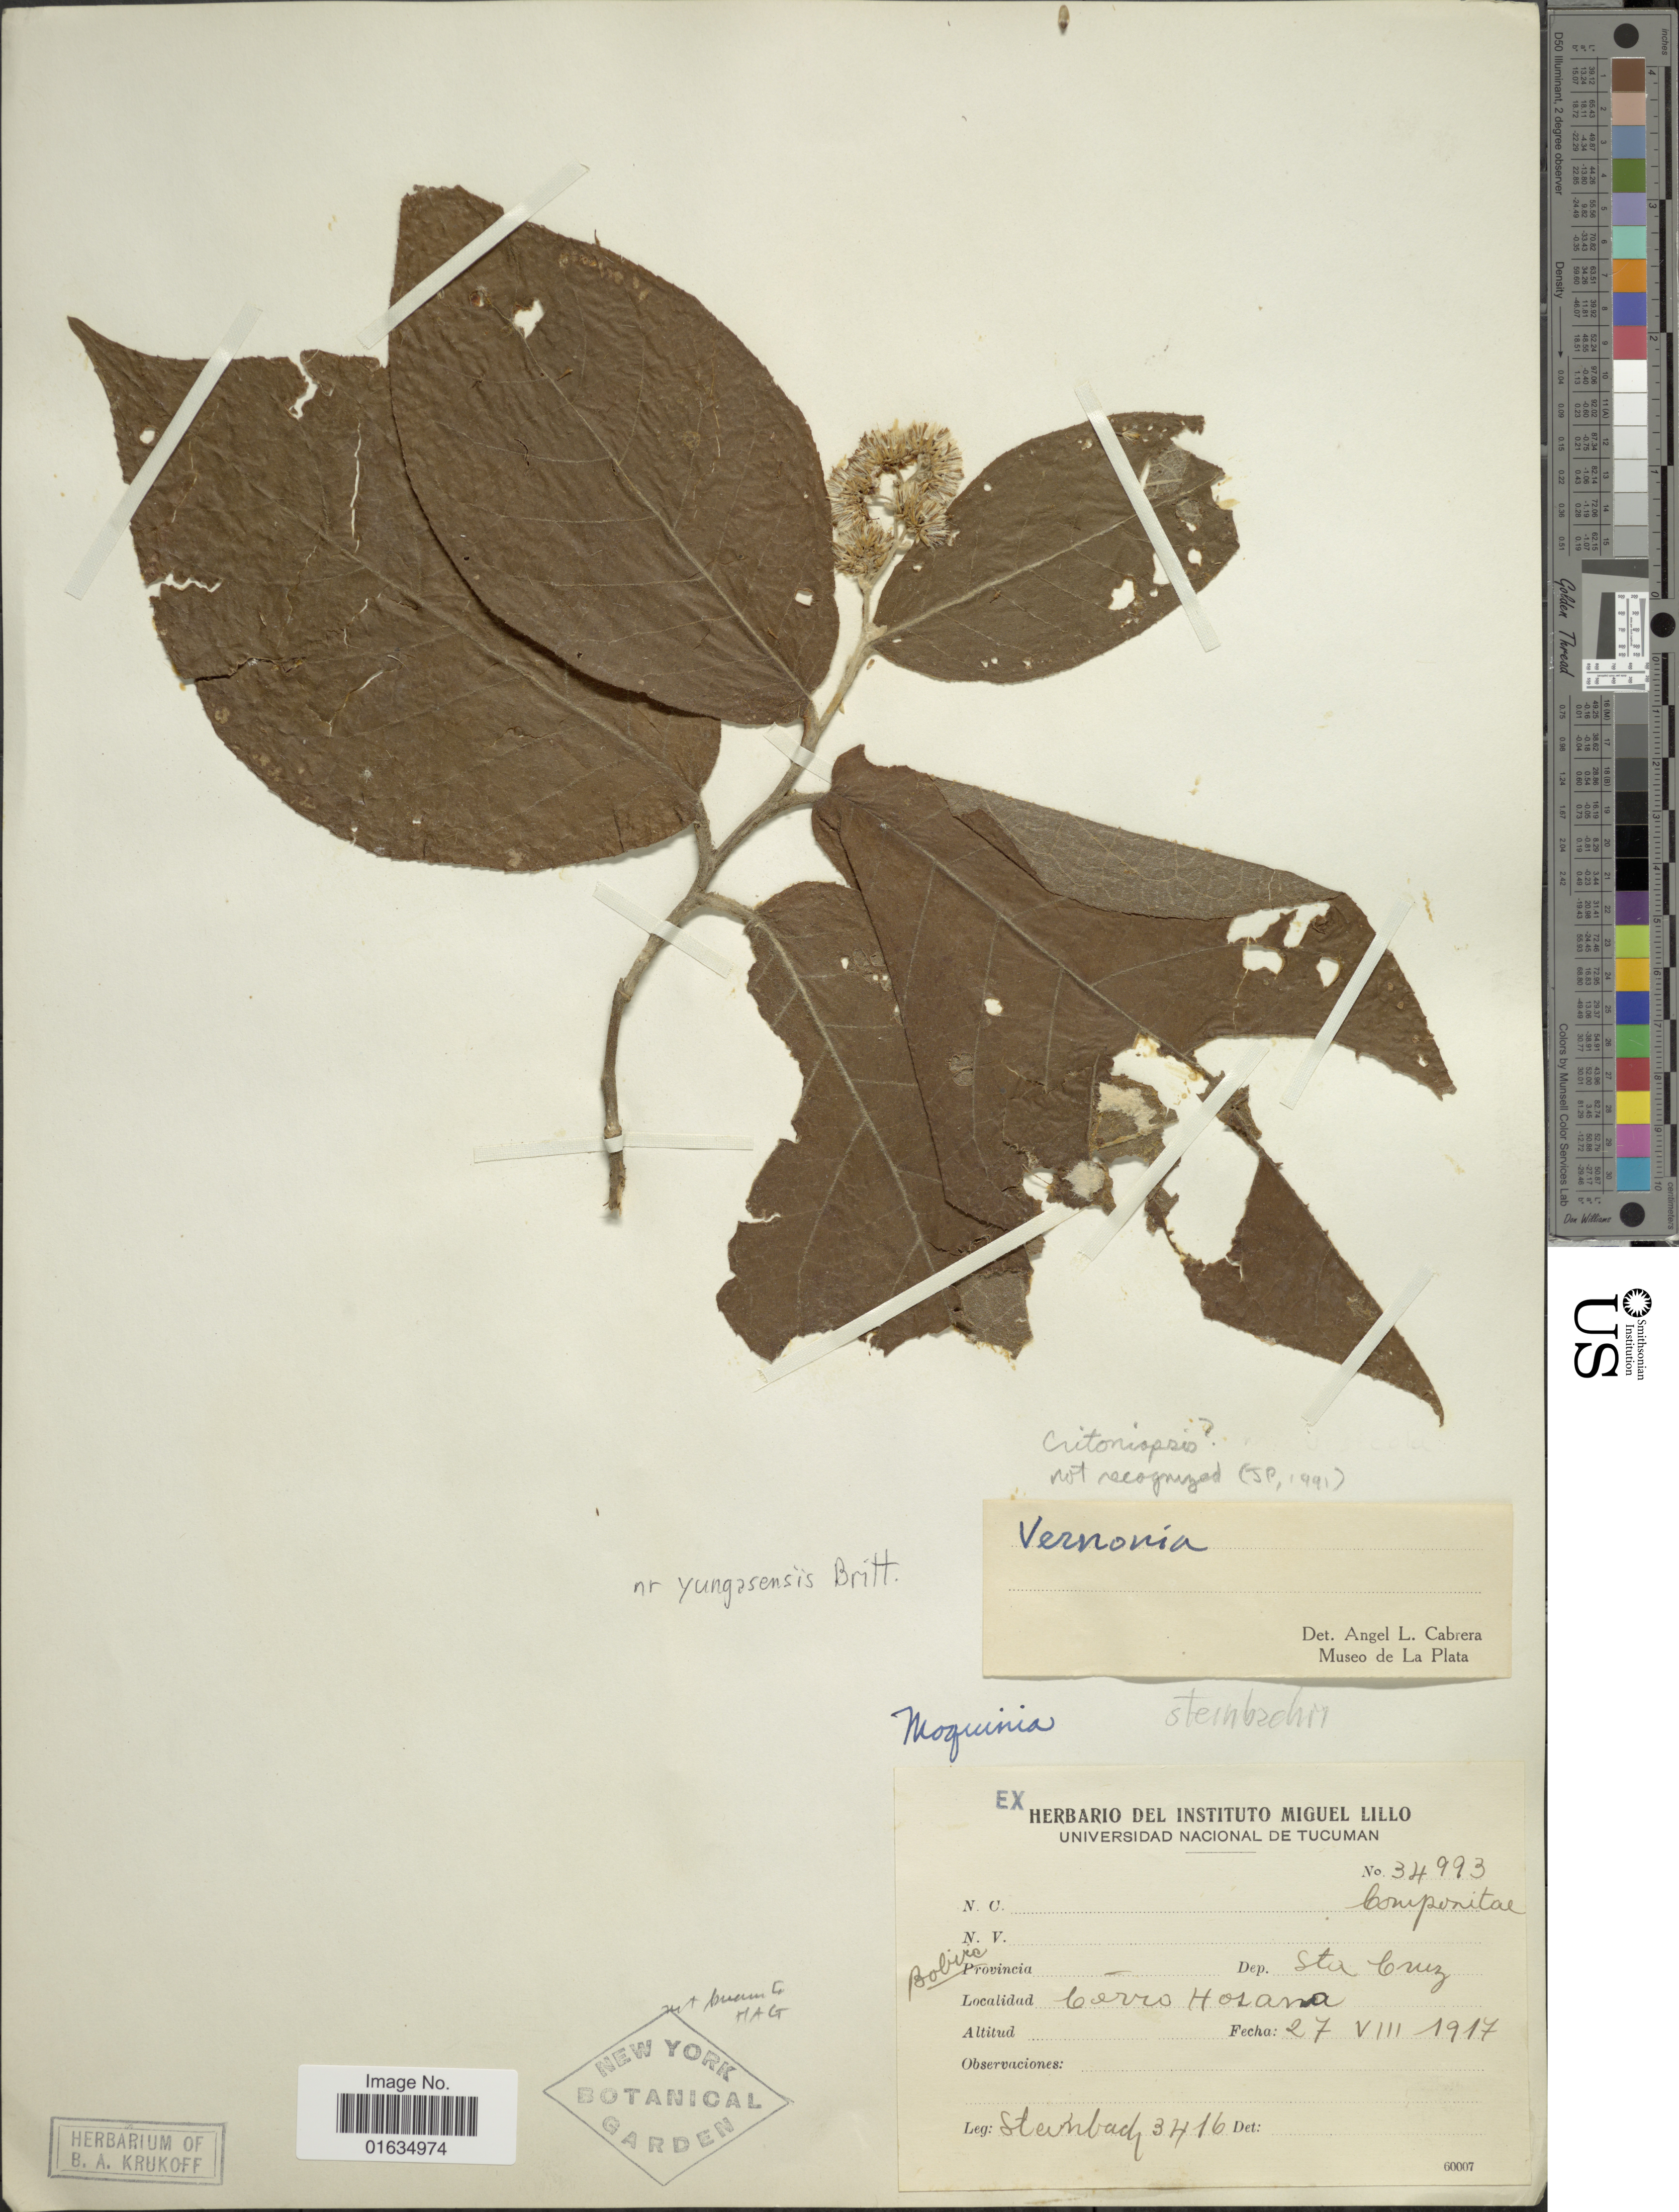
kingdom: Plantae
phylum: Tracheophyta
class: Magnoliopsida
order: Asterales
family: Asteraceae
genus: Critoniopsis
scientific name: Critoniopsis steinbachii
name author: H. Rob.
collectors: Steinbach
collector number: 3416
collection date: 1917-08-27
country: Bolivia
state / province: Santa Cruz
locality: Dep. Sta Cruz, Cerro Hosana